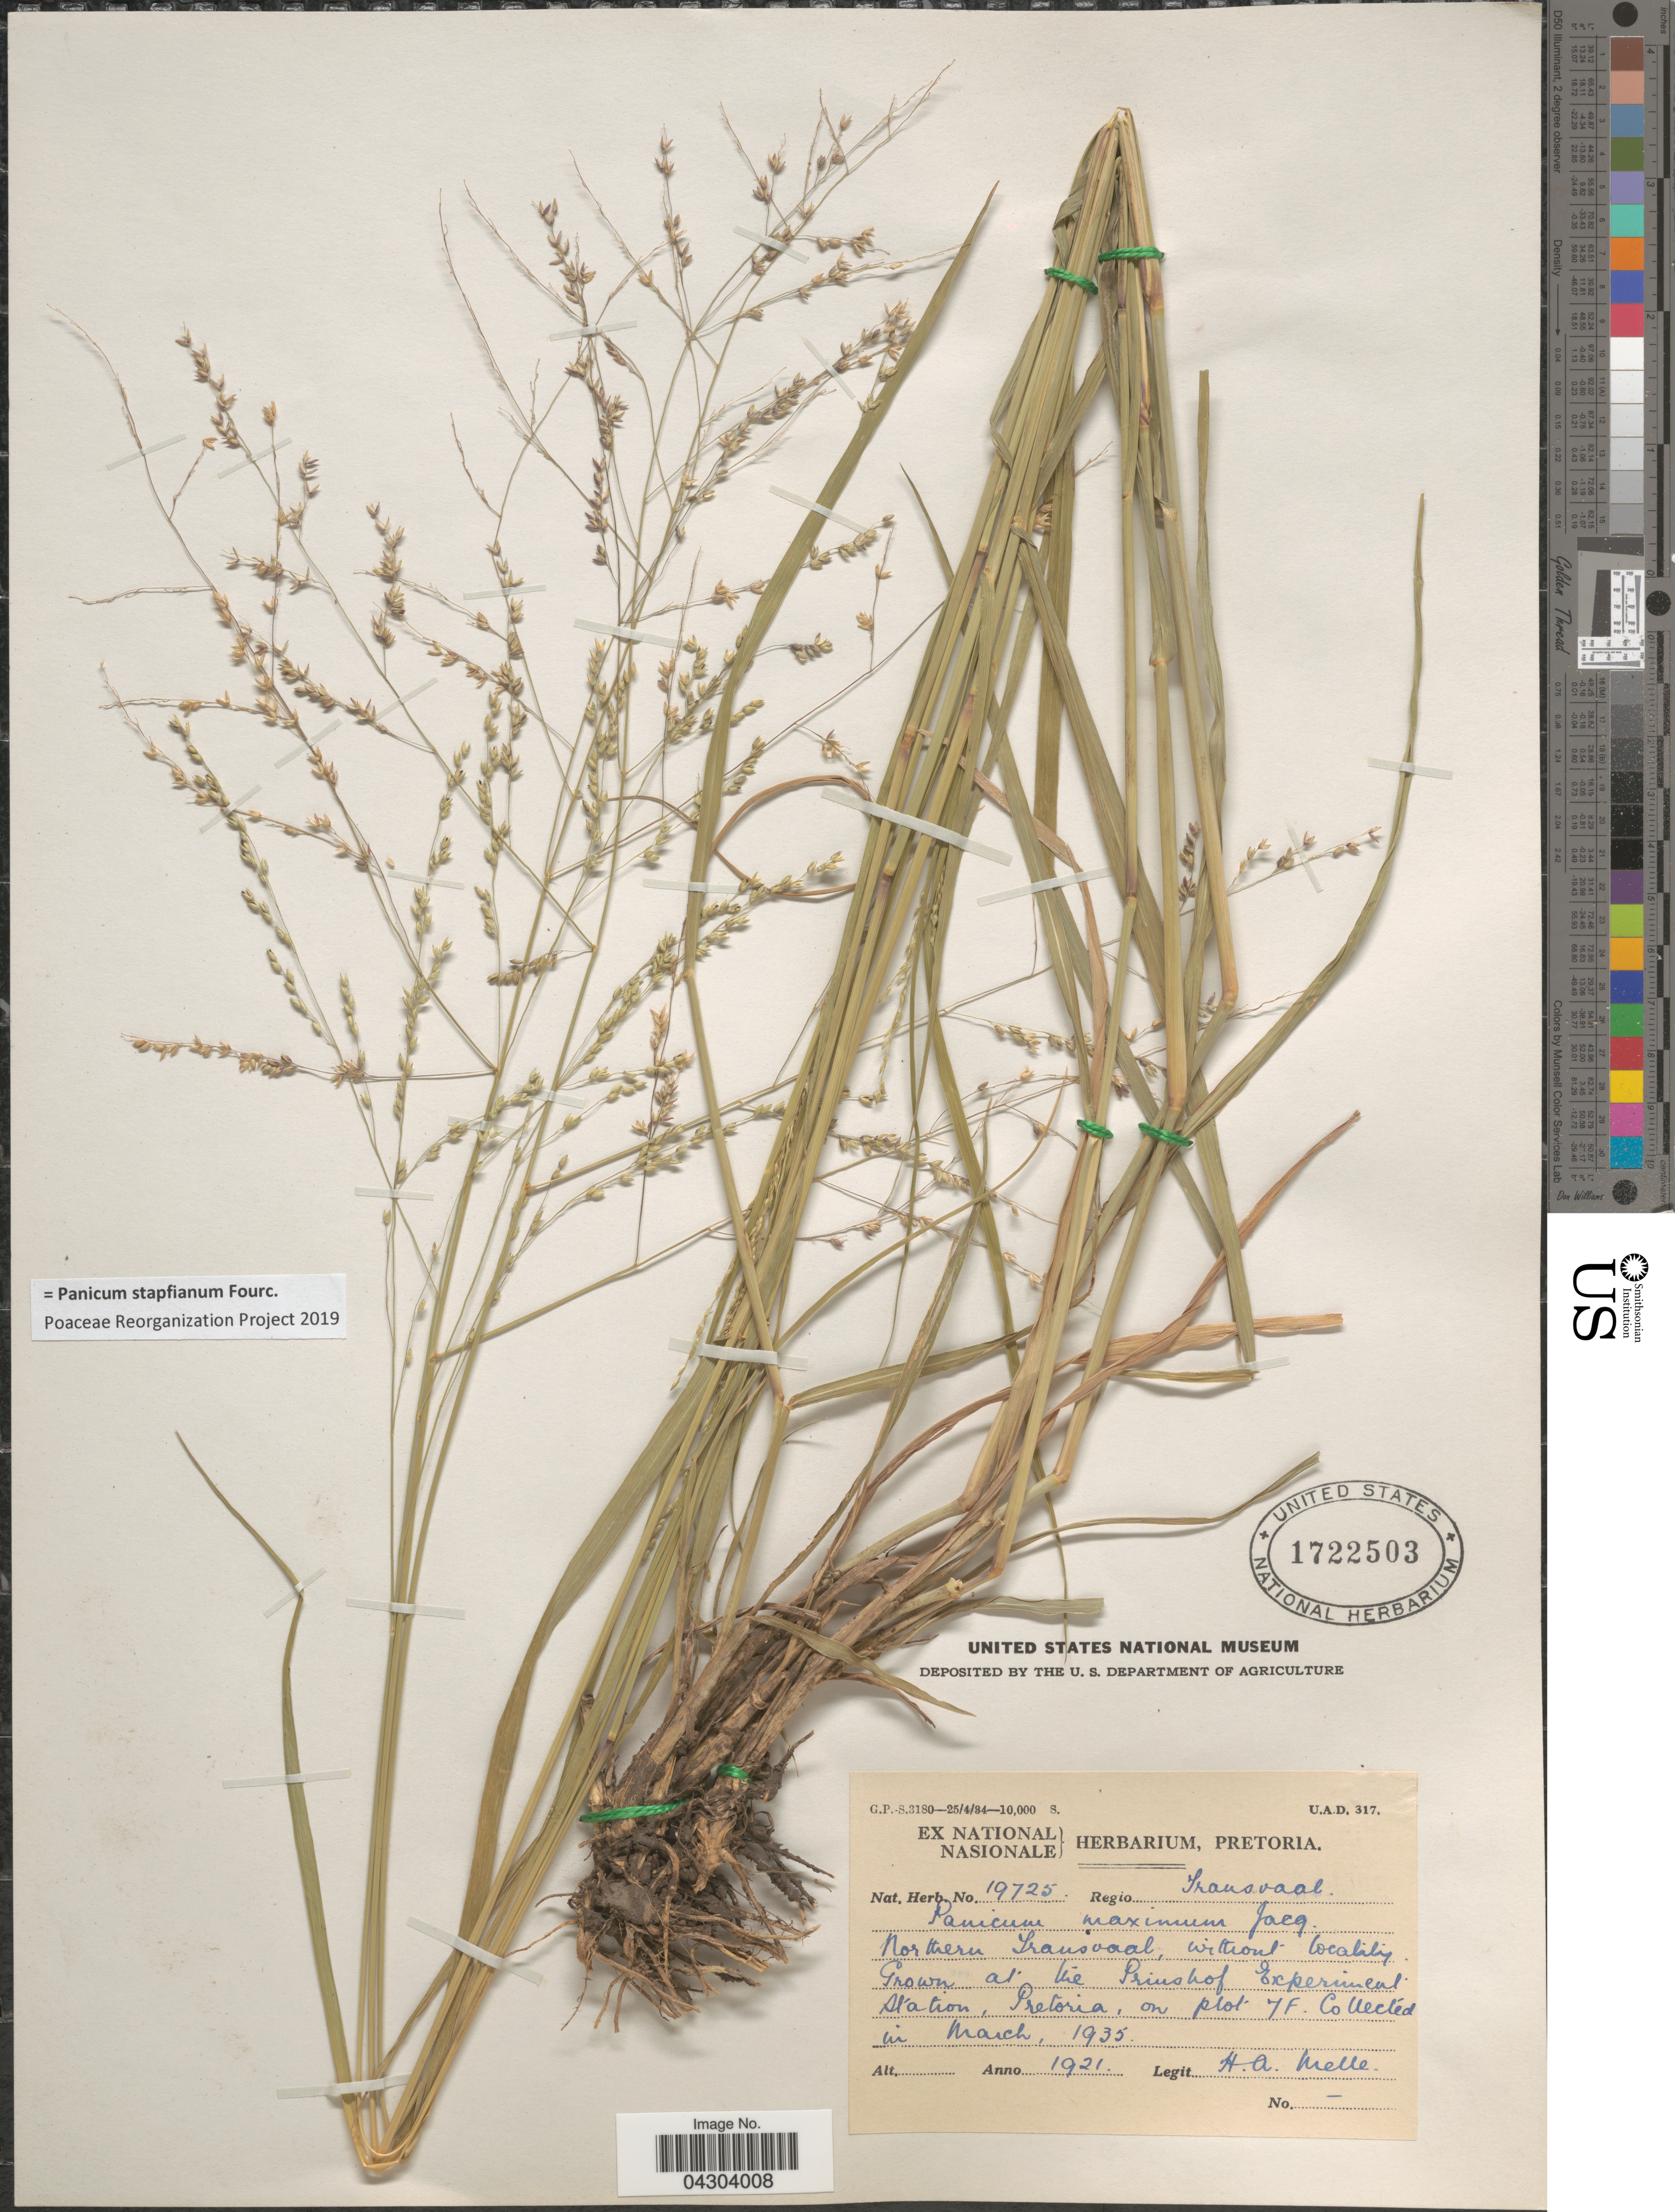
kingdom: Plantae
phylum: Tracheophyta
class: Liliopsida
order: Poales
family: Poaceae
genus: Panicum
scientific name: Panicum stapfianum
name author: Fourc.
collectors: H. Melle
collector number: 19725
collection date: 1921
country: South Africa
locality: Grown at the Prinshof Experiment Station, Pretoria, on plot 7F.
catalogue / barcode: US 1722503